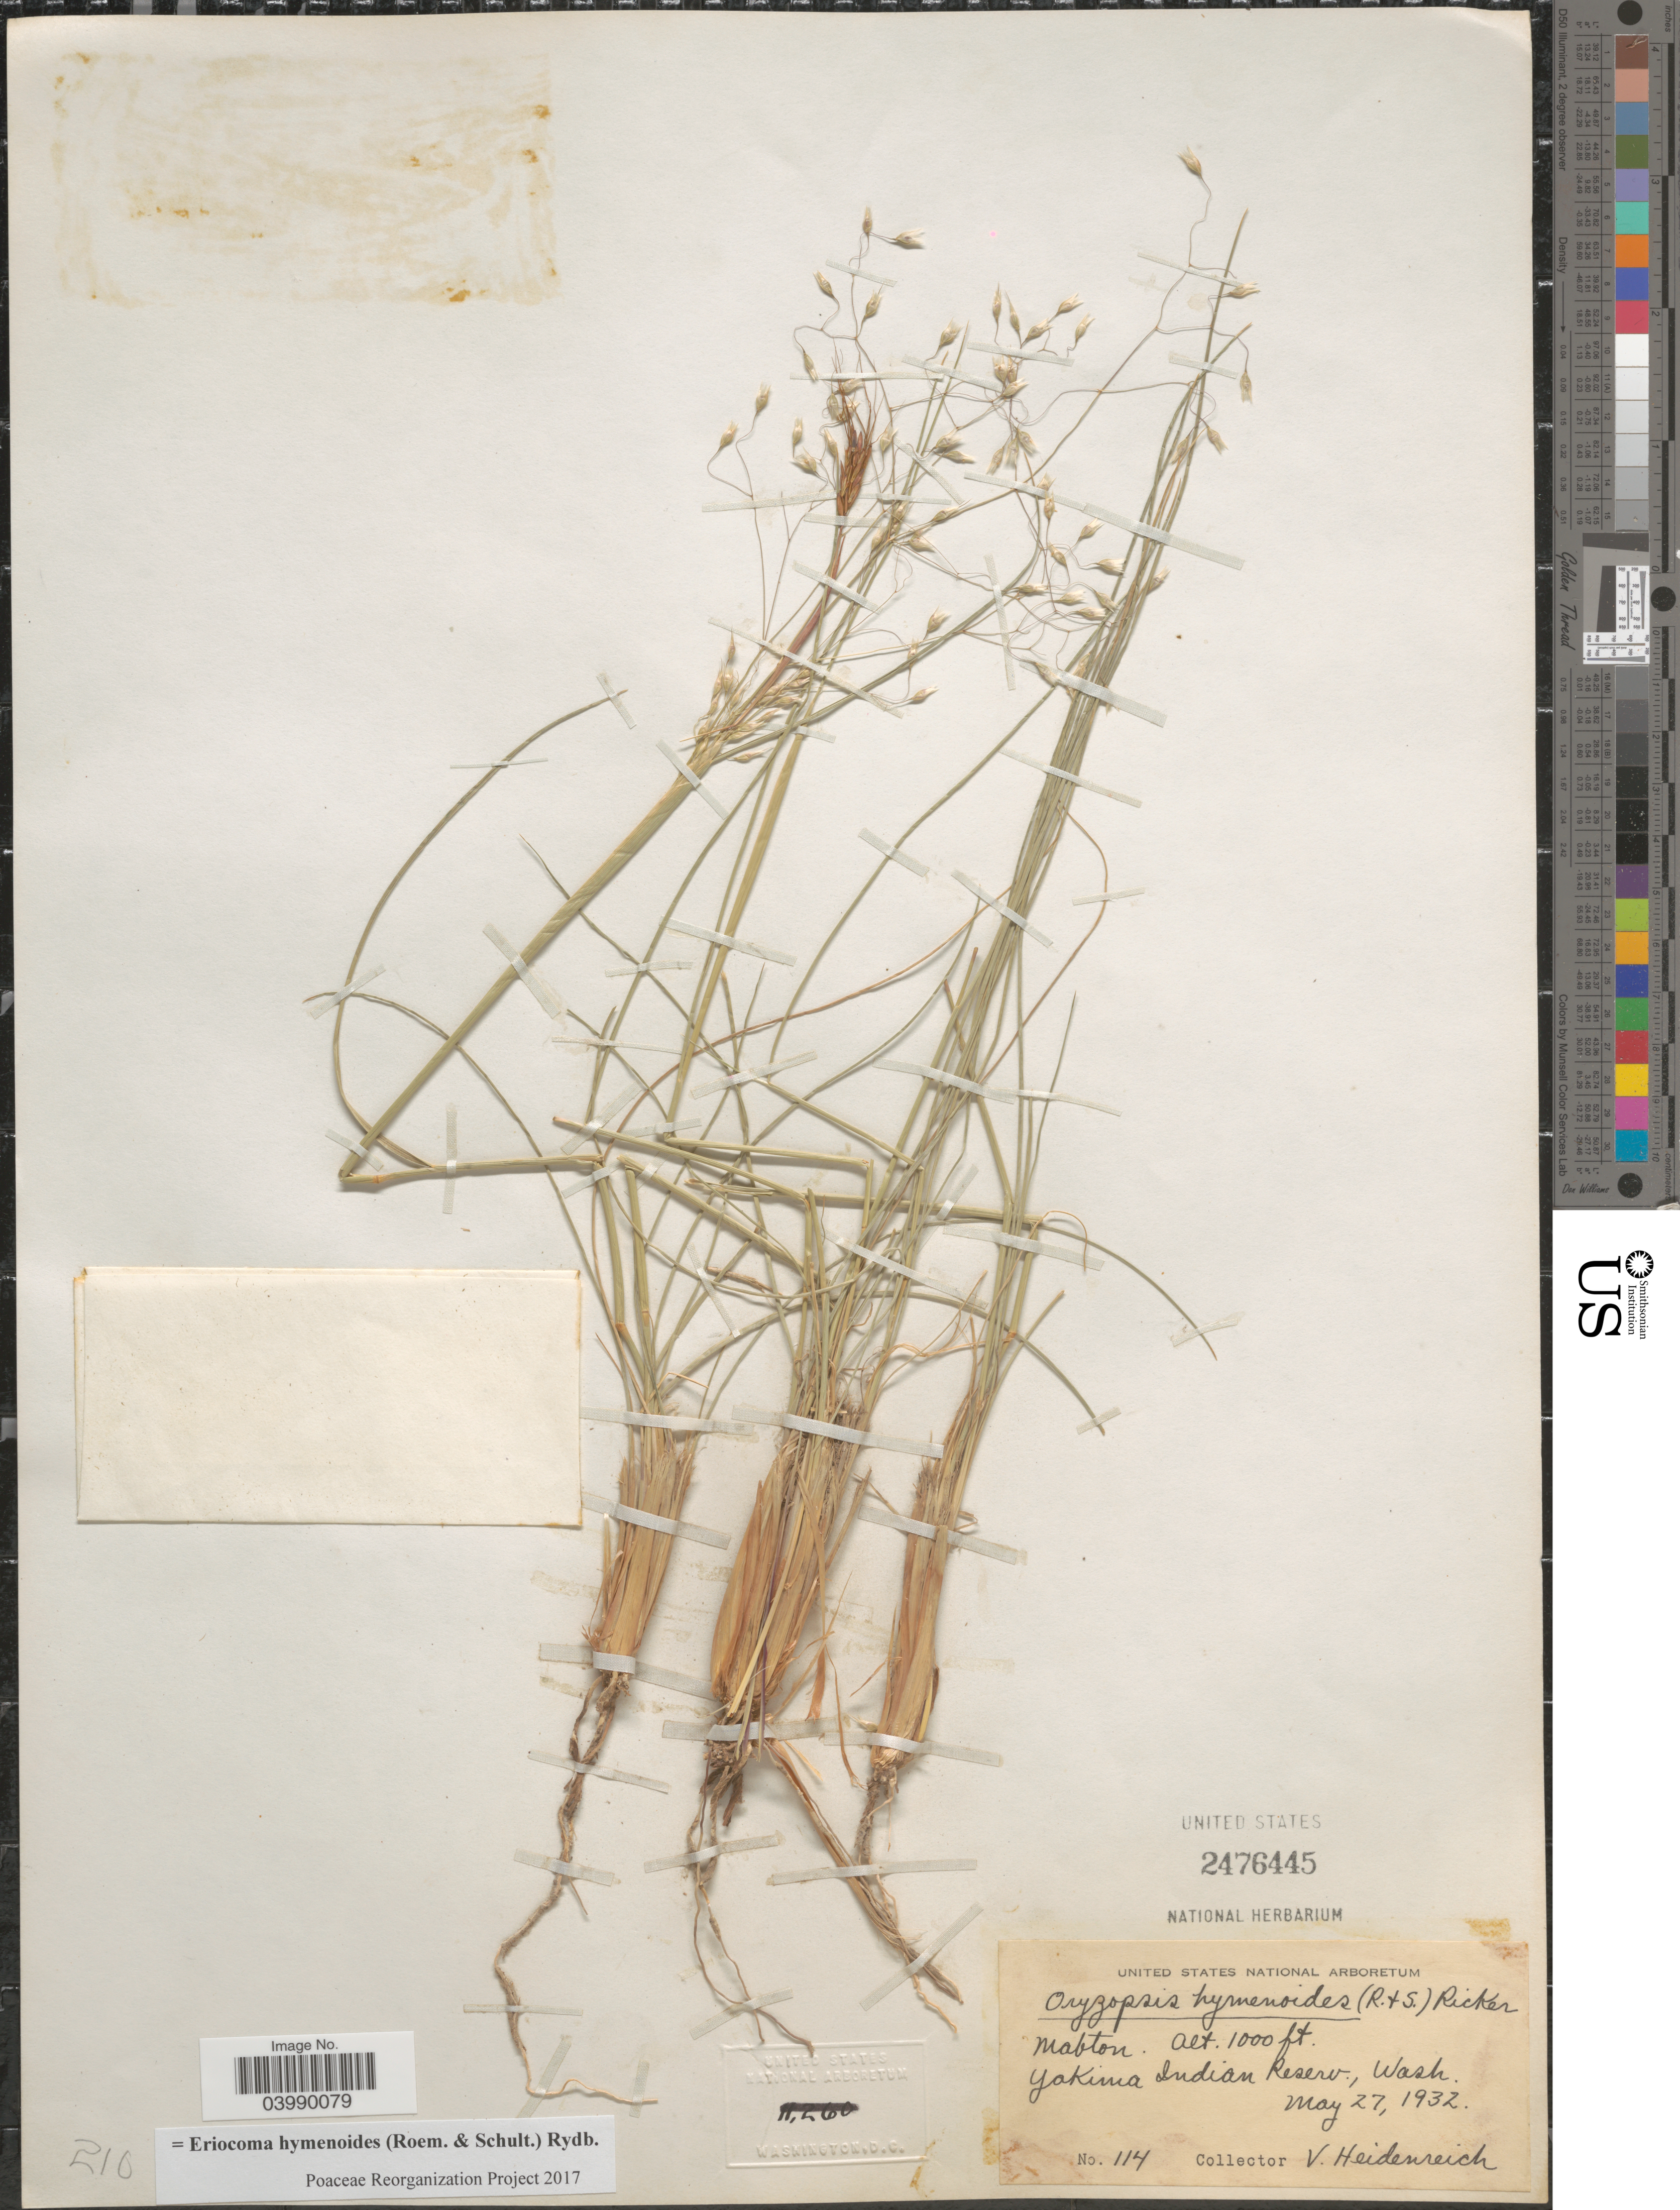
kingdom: Plantae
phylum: Tracheophyta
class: Liliopsida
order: Poales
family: Poaceae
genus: Eriocoma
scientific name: Eriocoma hymenoides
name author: (Roem. & Schult.) Rydb.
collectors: V. Heidenreich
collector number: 114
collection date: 1932-05-27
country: United States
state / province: Washington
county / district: Yakima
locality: Mabton. Yakima Indian Reserv.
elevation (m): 305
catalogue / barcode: US 2476445